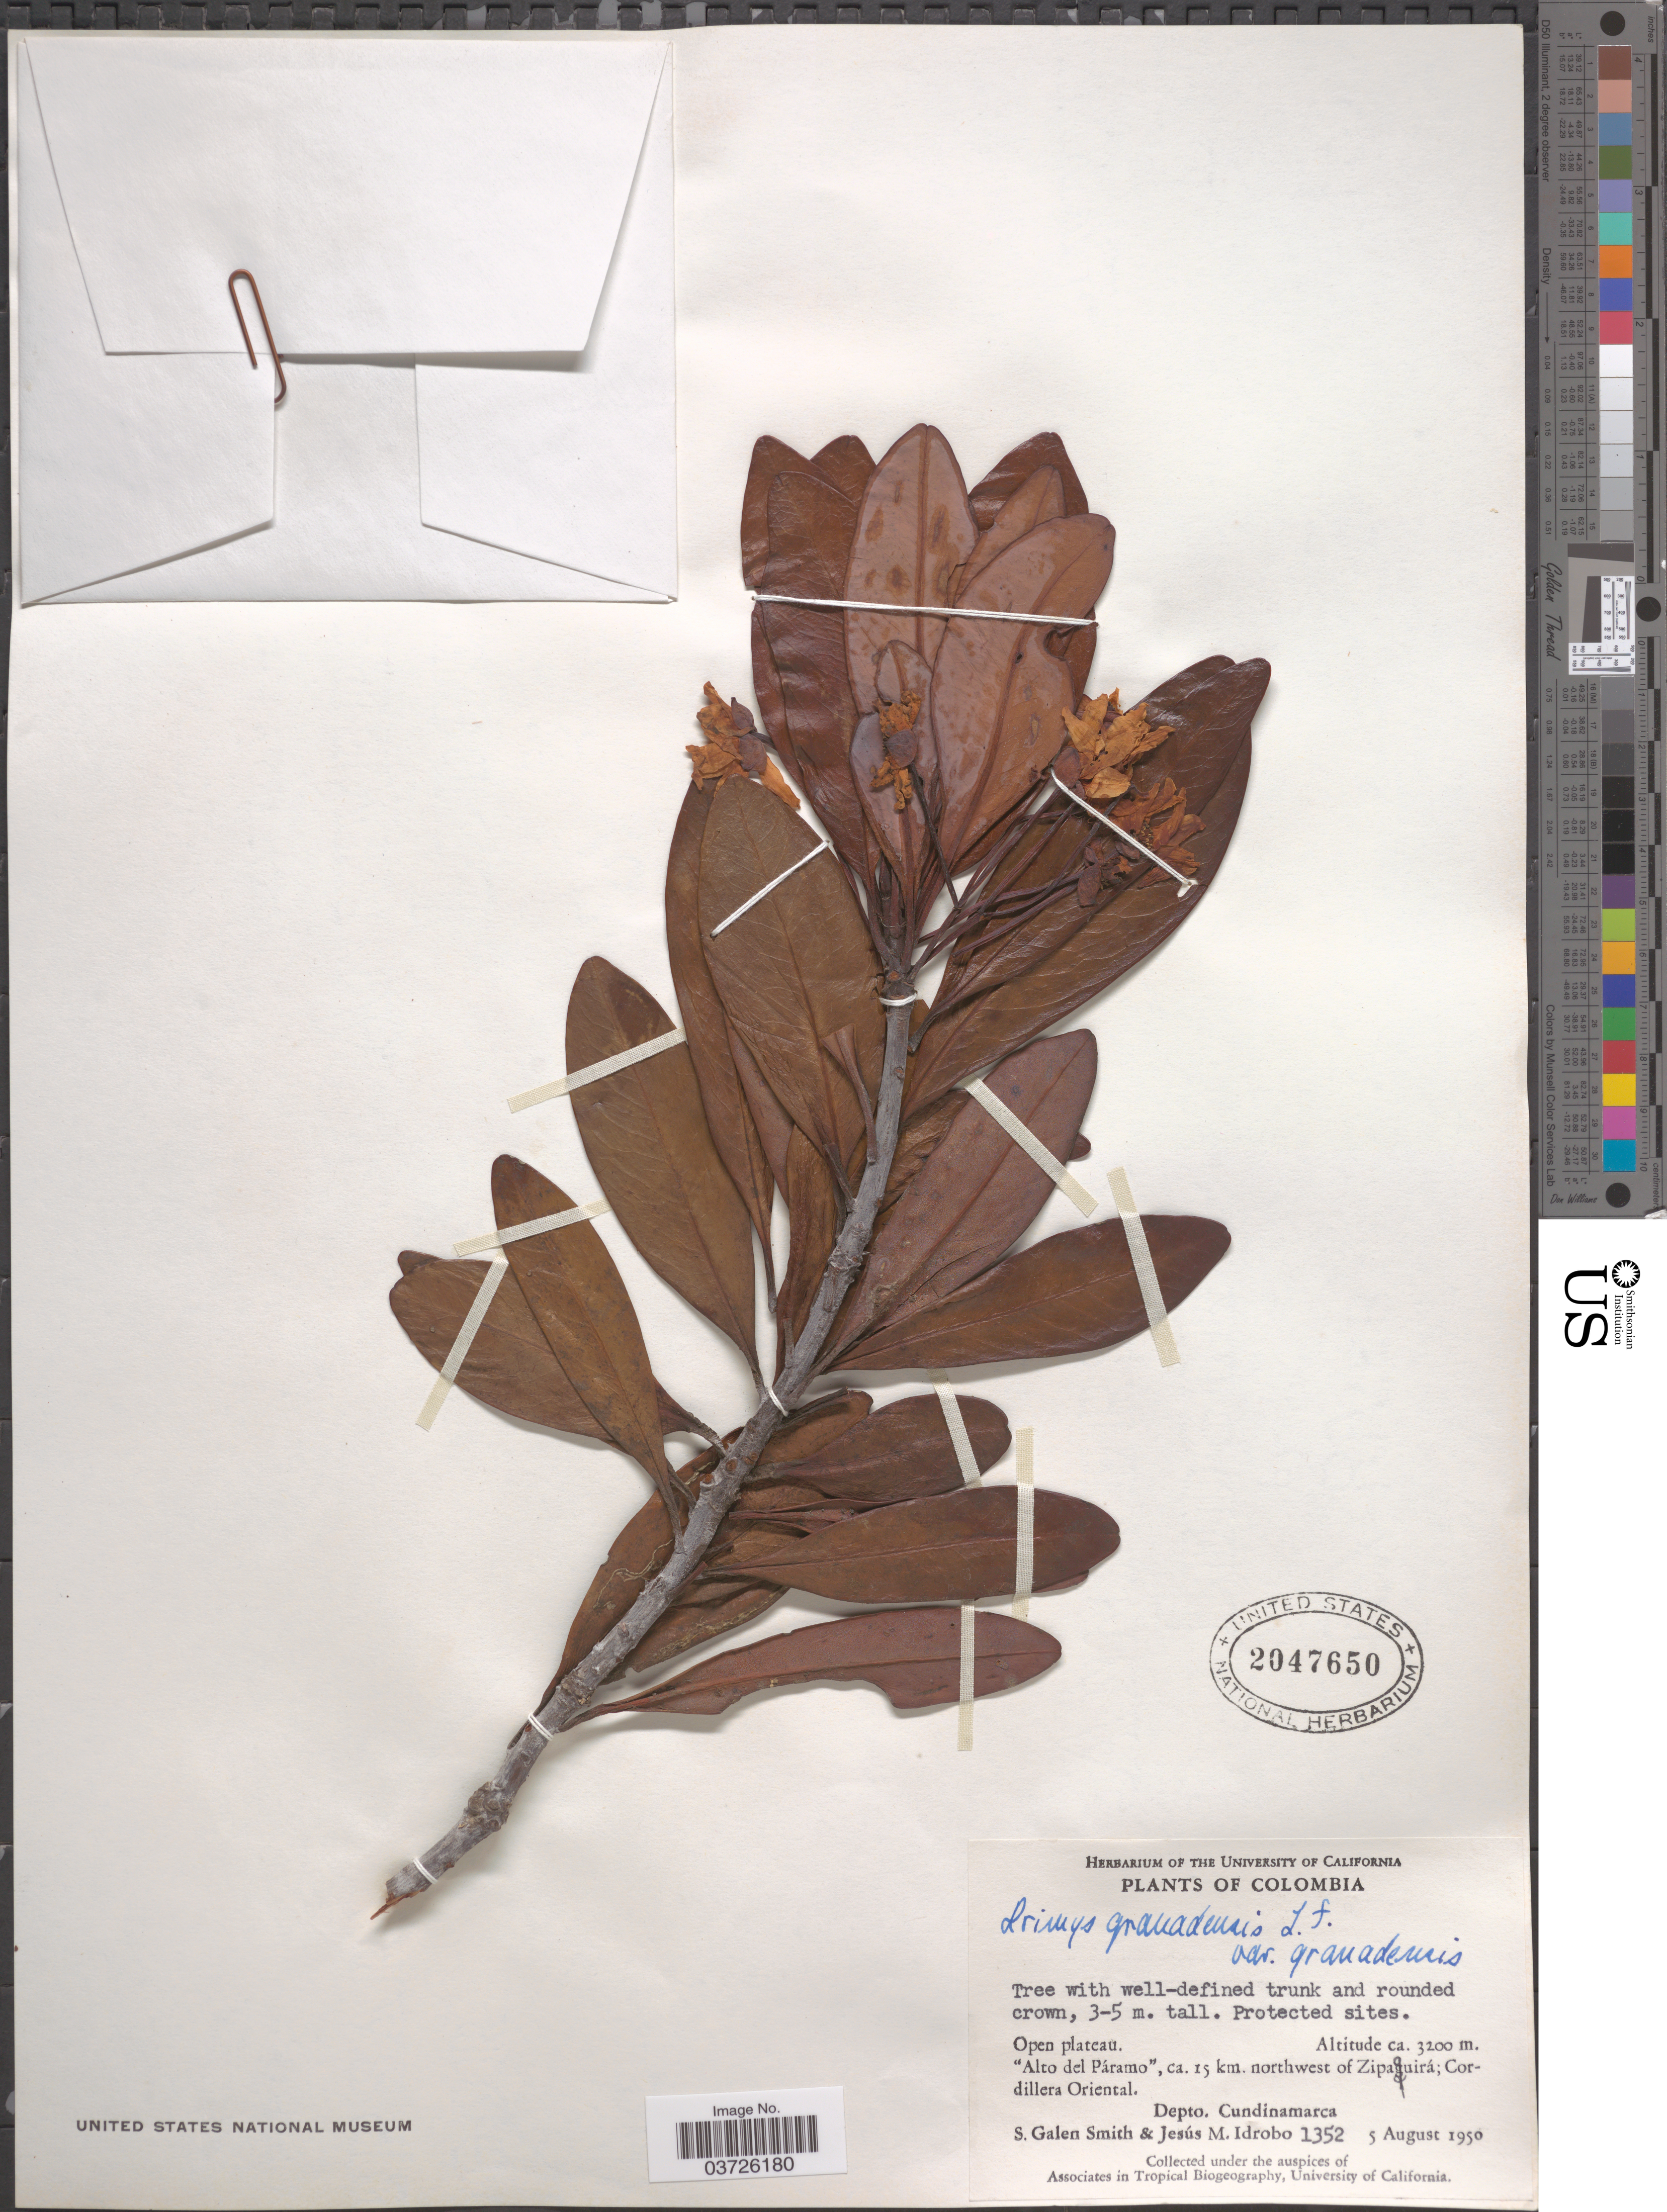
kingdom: Plantae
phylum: Tracheophyta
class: Magnoliopsida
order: Canellales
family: Winteraceae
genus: Drimys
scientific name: Drimys granadensis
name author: L. f.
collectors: S. G. Smith & J. M. Idrobo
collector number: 1352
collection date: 1950-08-05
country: Colombia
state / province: Cundinamarca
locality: Alto del Páramo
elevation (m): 3200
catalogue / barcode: US 2047650